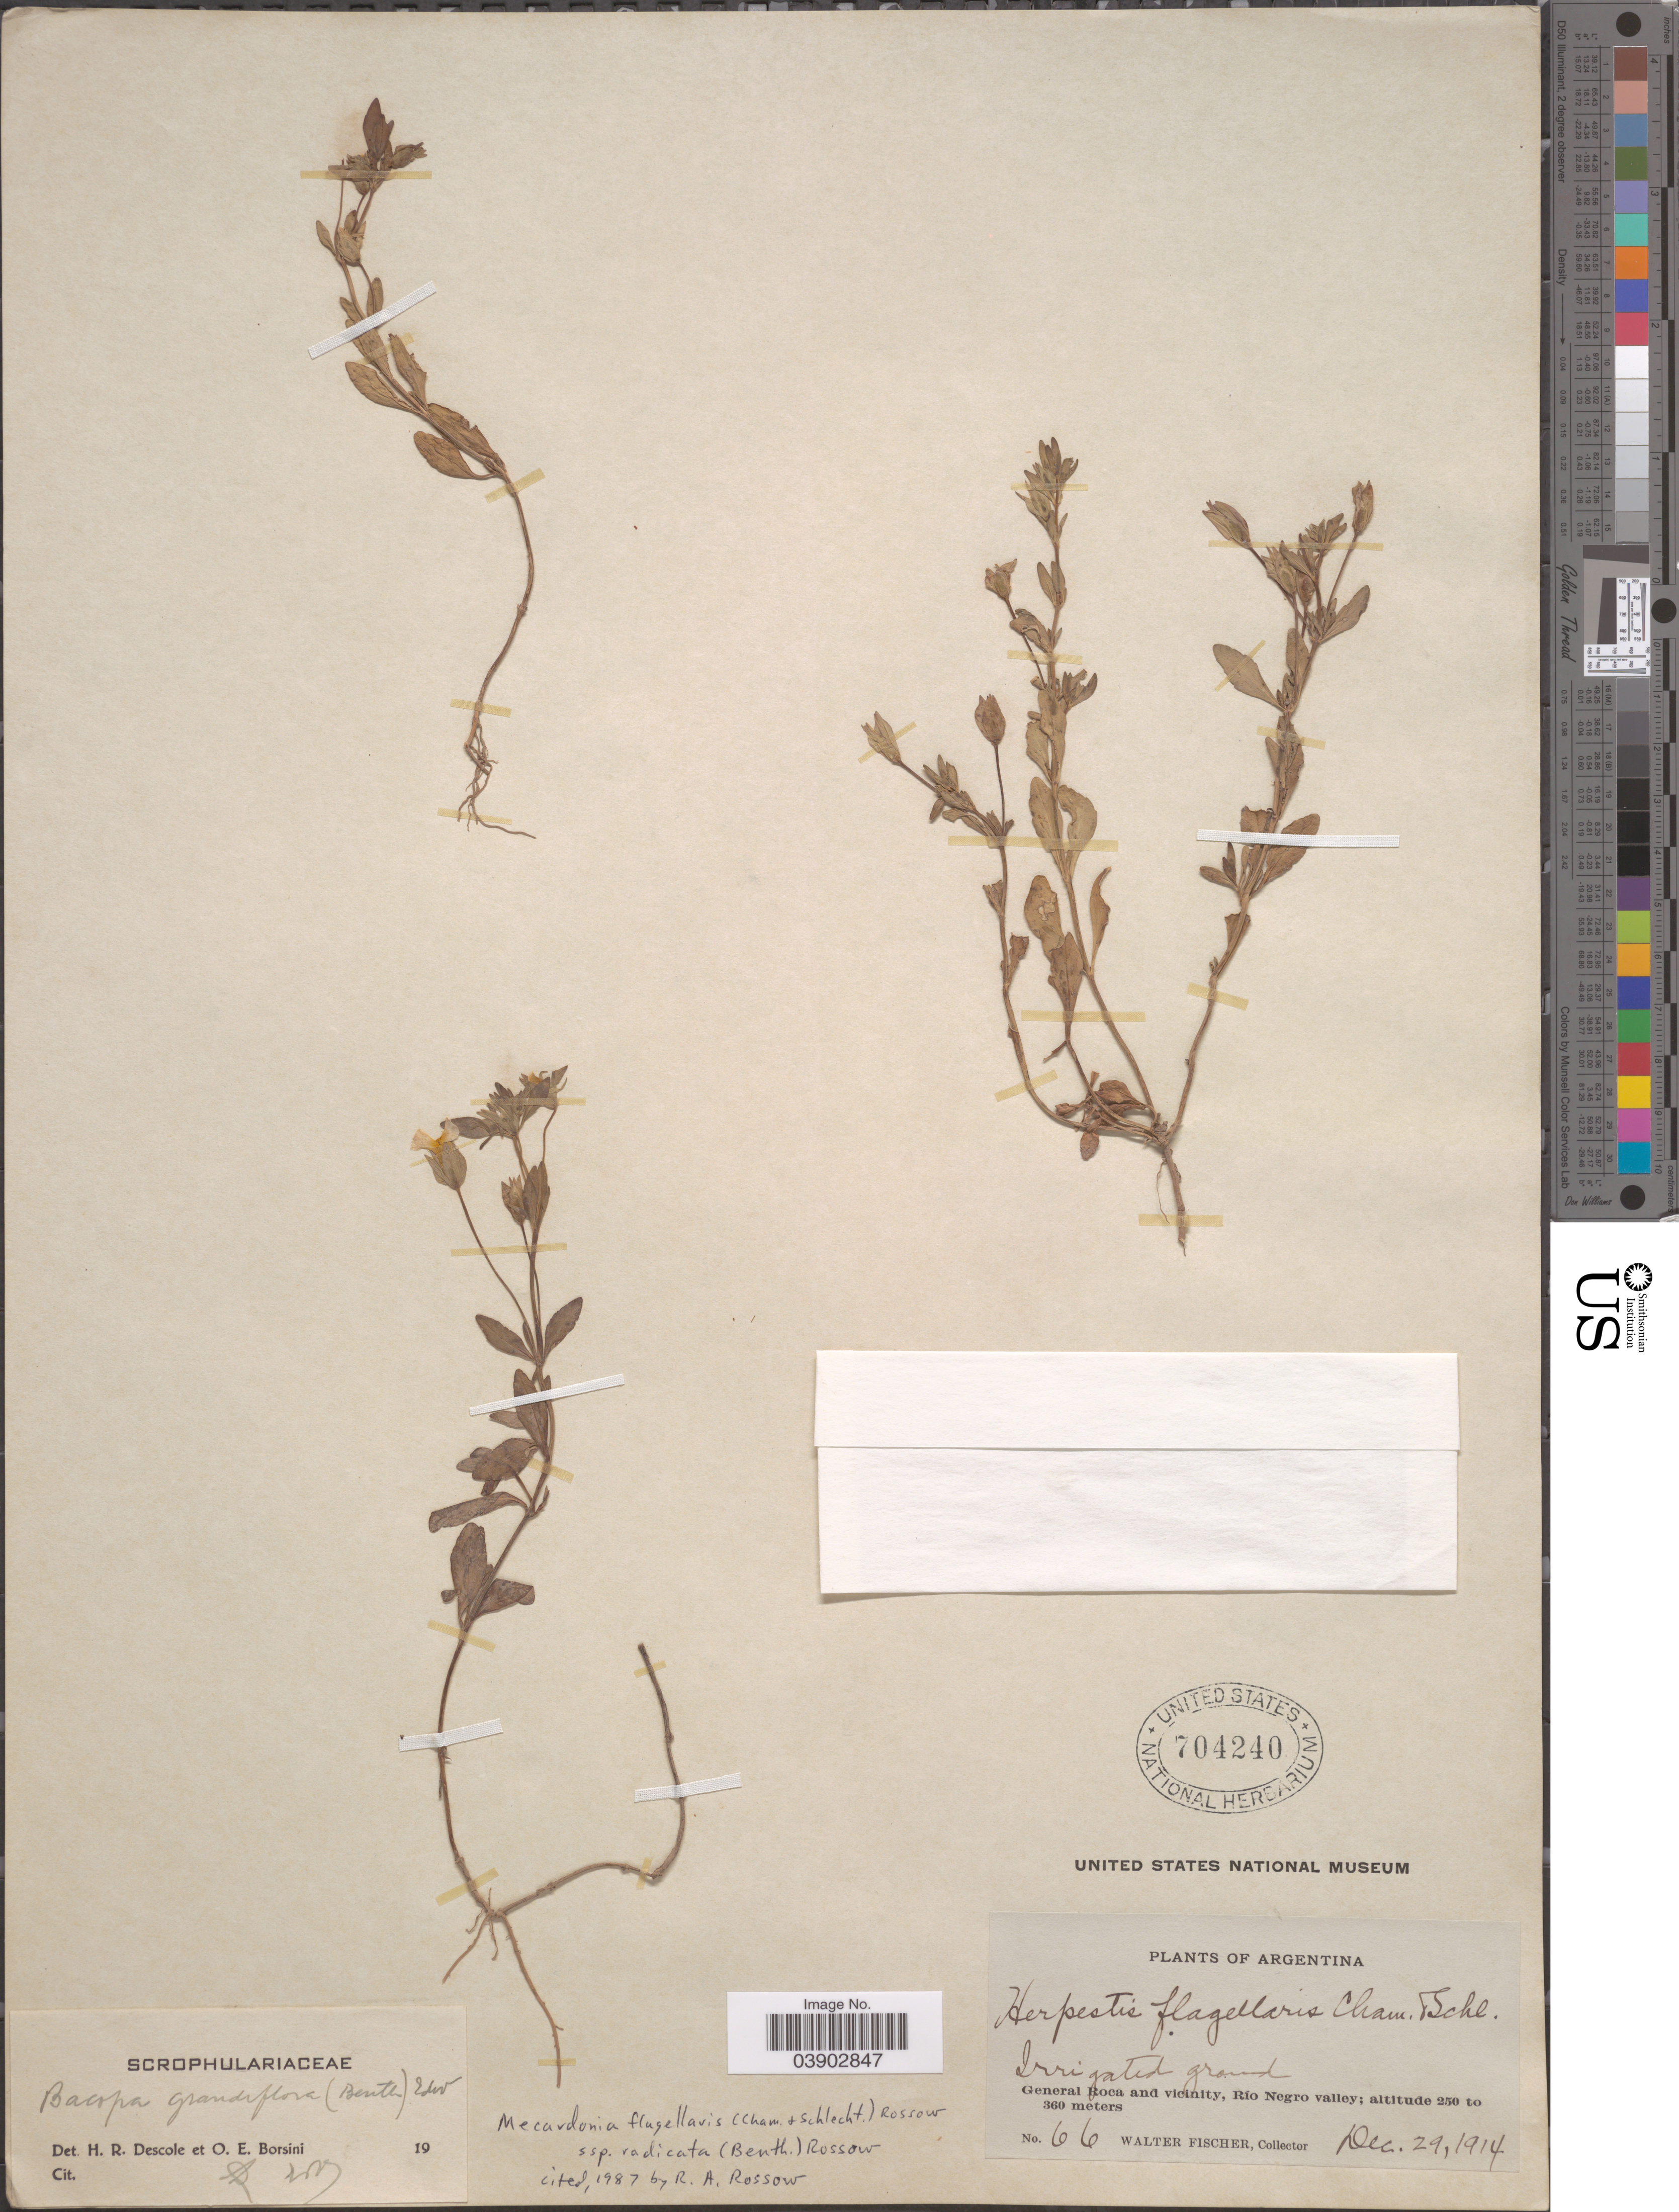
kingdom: Plantae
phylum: Tracheophyta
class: Magnoliopsida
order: Lamiales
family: Plantaginaceae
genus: Mecardonia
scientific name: Mecardonia flagellaris subsp. radicata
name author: (Benth.) Rossow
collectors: W. Fischer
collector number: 66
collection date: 1914-12-29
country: Argentina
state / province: Rio Negro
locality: General Roca and vicinity, Río Negro valley.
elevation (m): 250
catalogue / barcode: US 704240